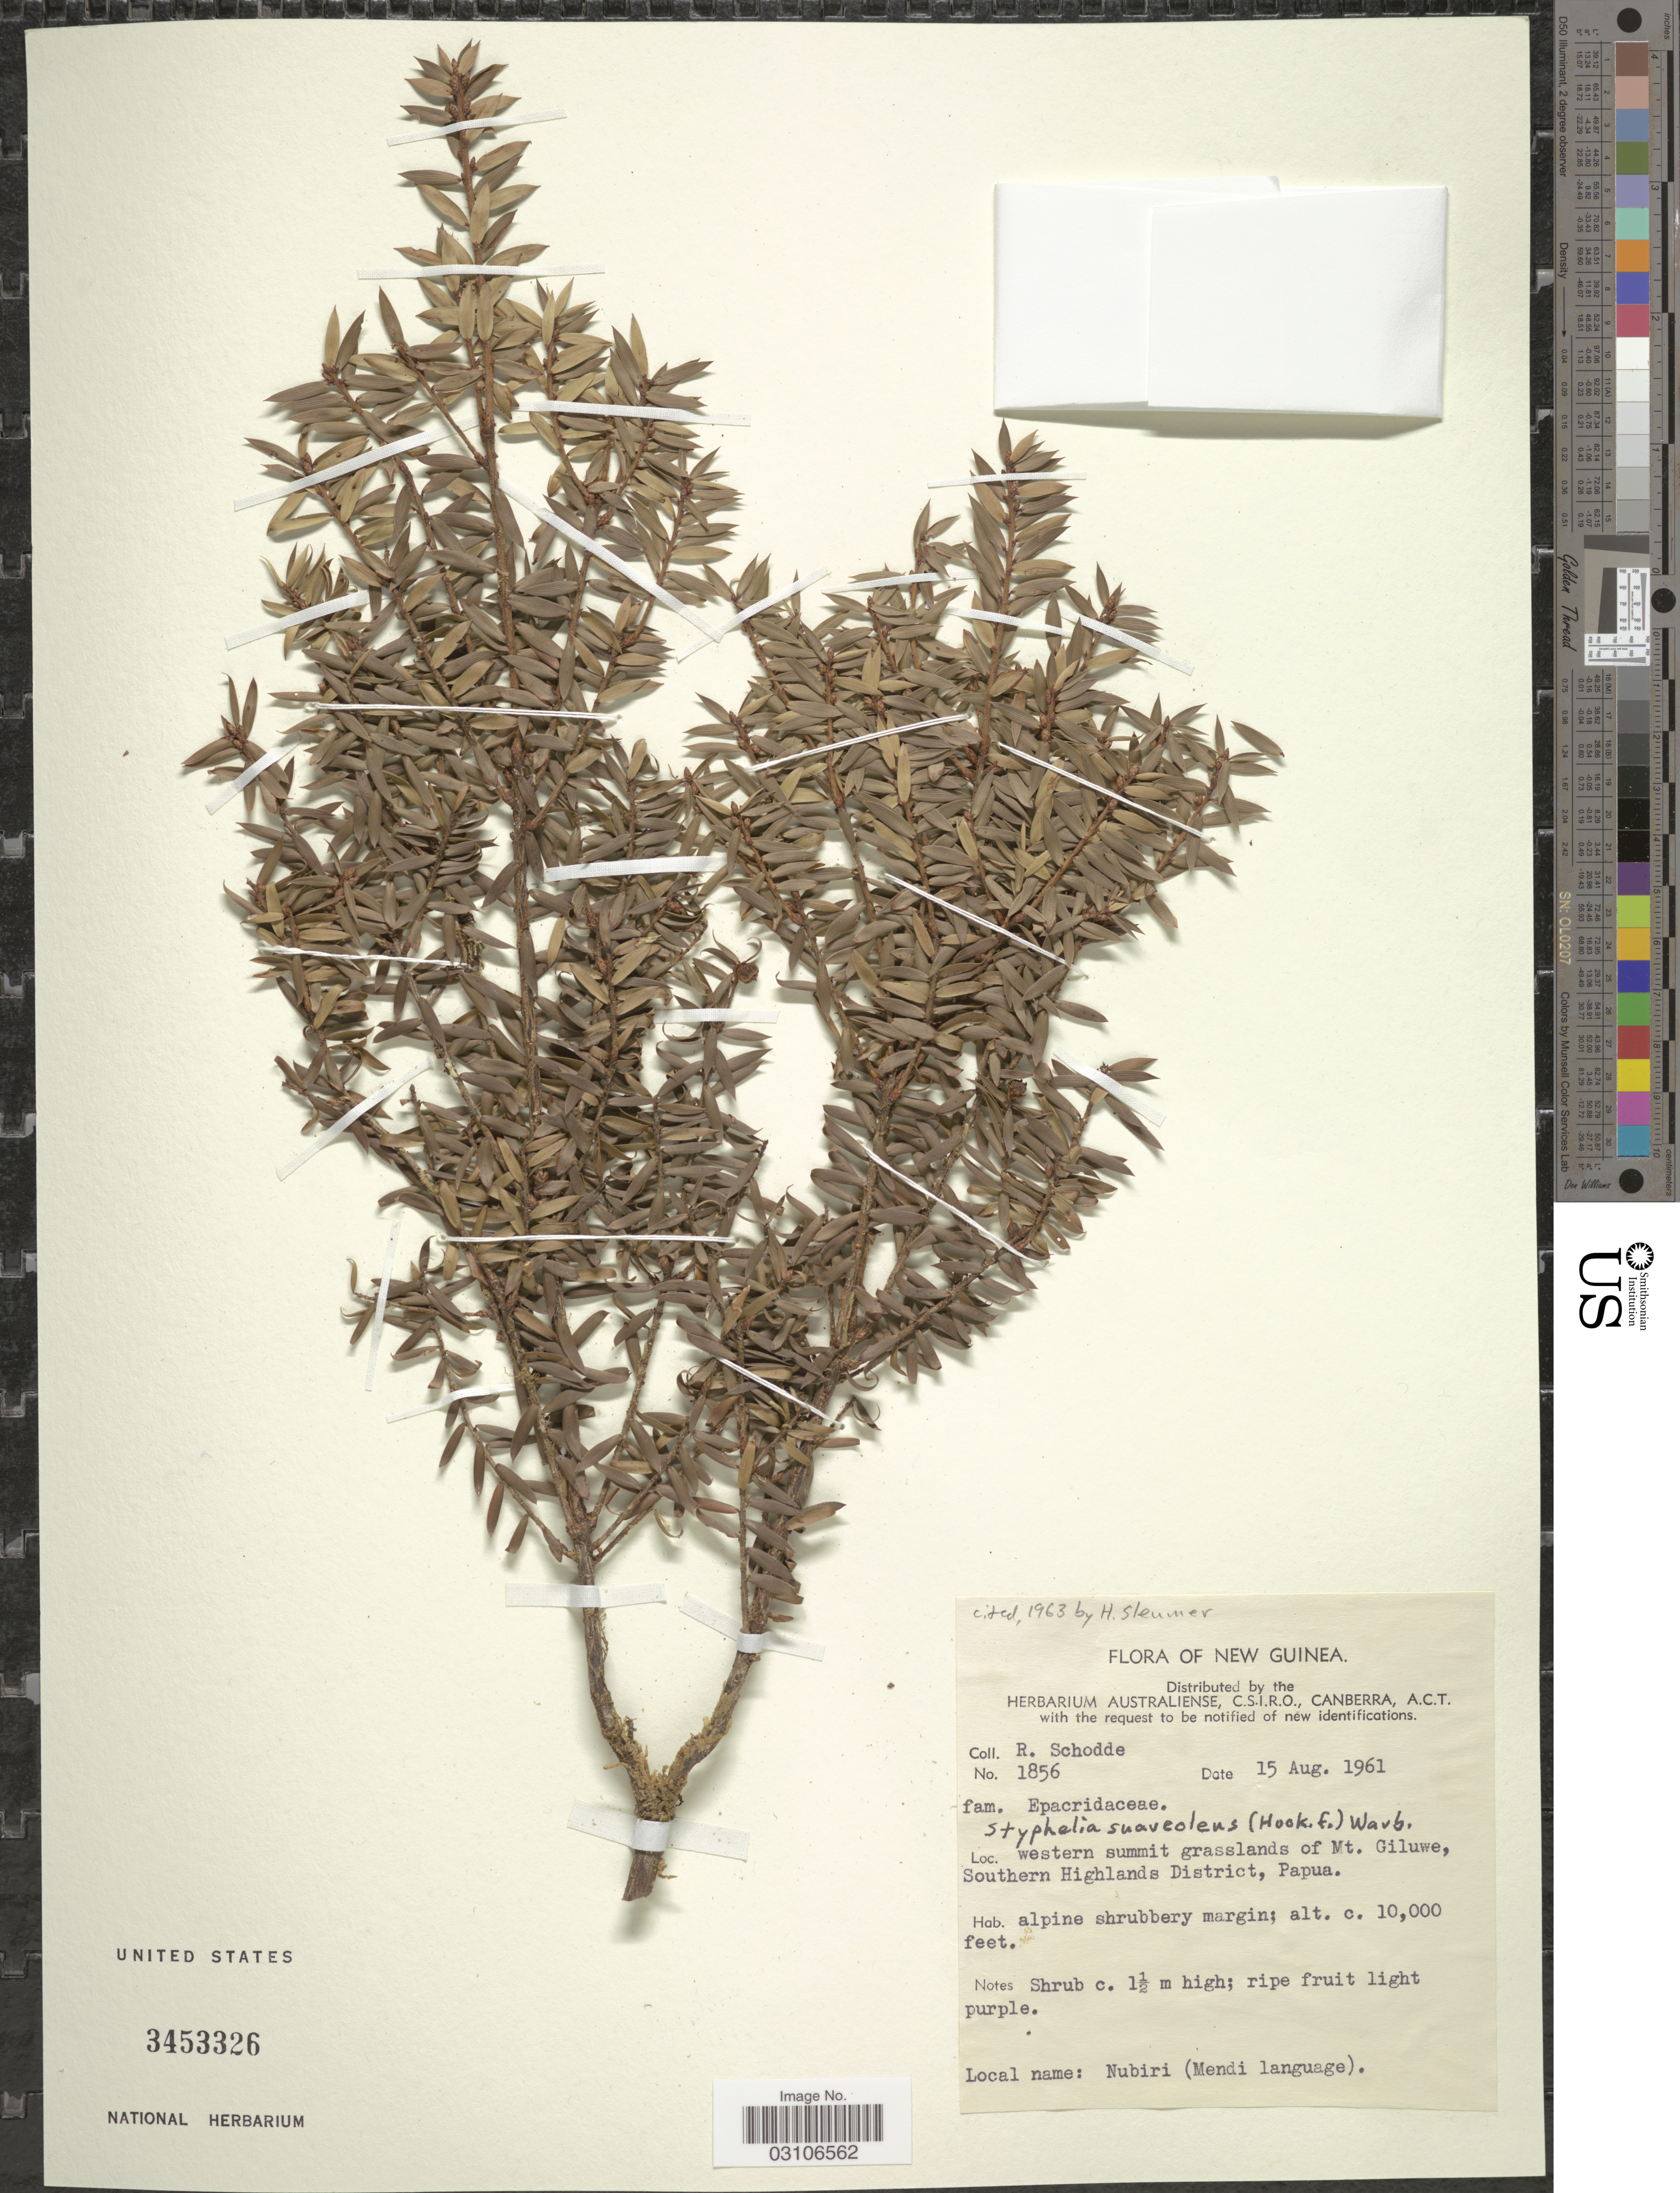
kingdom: Plantae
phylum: Tracheophyta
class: Magnoliopsida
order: Ericales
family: Ericaceae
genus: Styphelia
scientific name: Styphelia suaveolens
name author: (Hook. f.) Warb. ex P. Sarasin & Sarasin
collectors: R. Schodde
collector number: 1856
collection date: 1961-08-15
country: Papua New Guinea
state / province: Southern Highlands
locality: New Guinea. Western summit grassland of Mt. Giluwe, Southern Highlands District.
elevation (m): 3048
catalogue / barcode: US 3453326